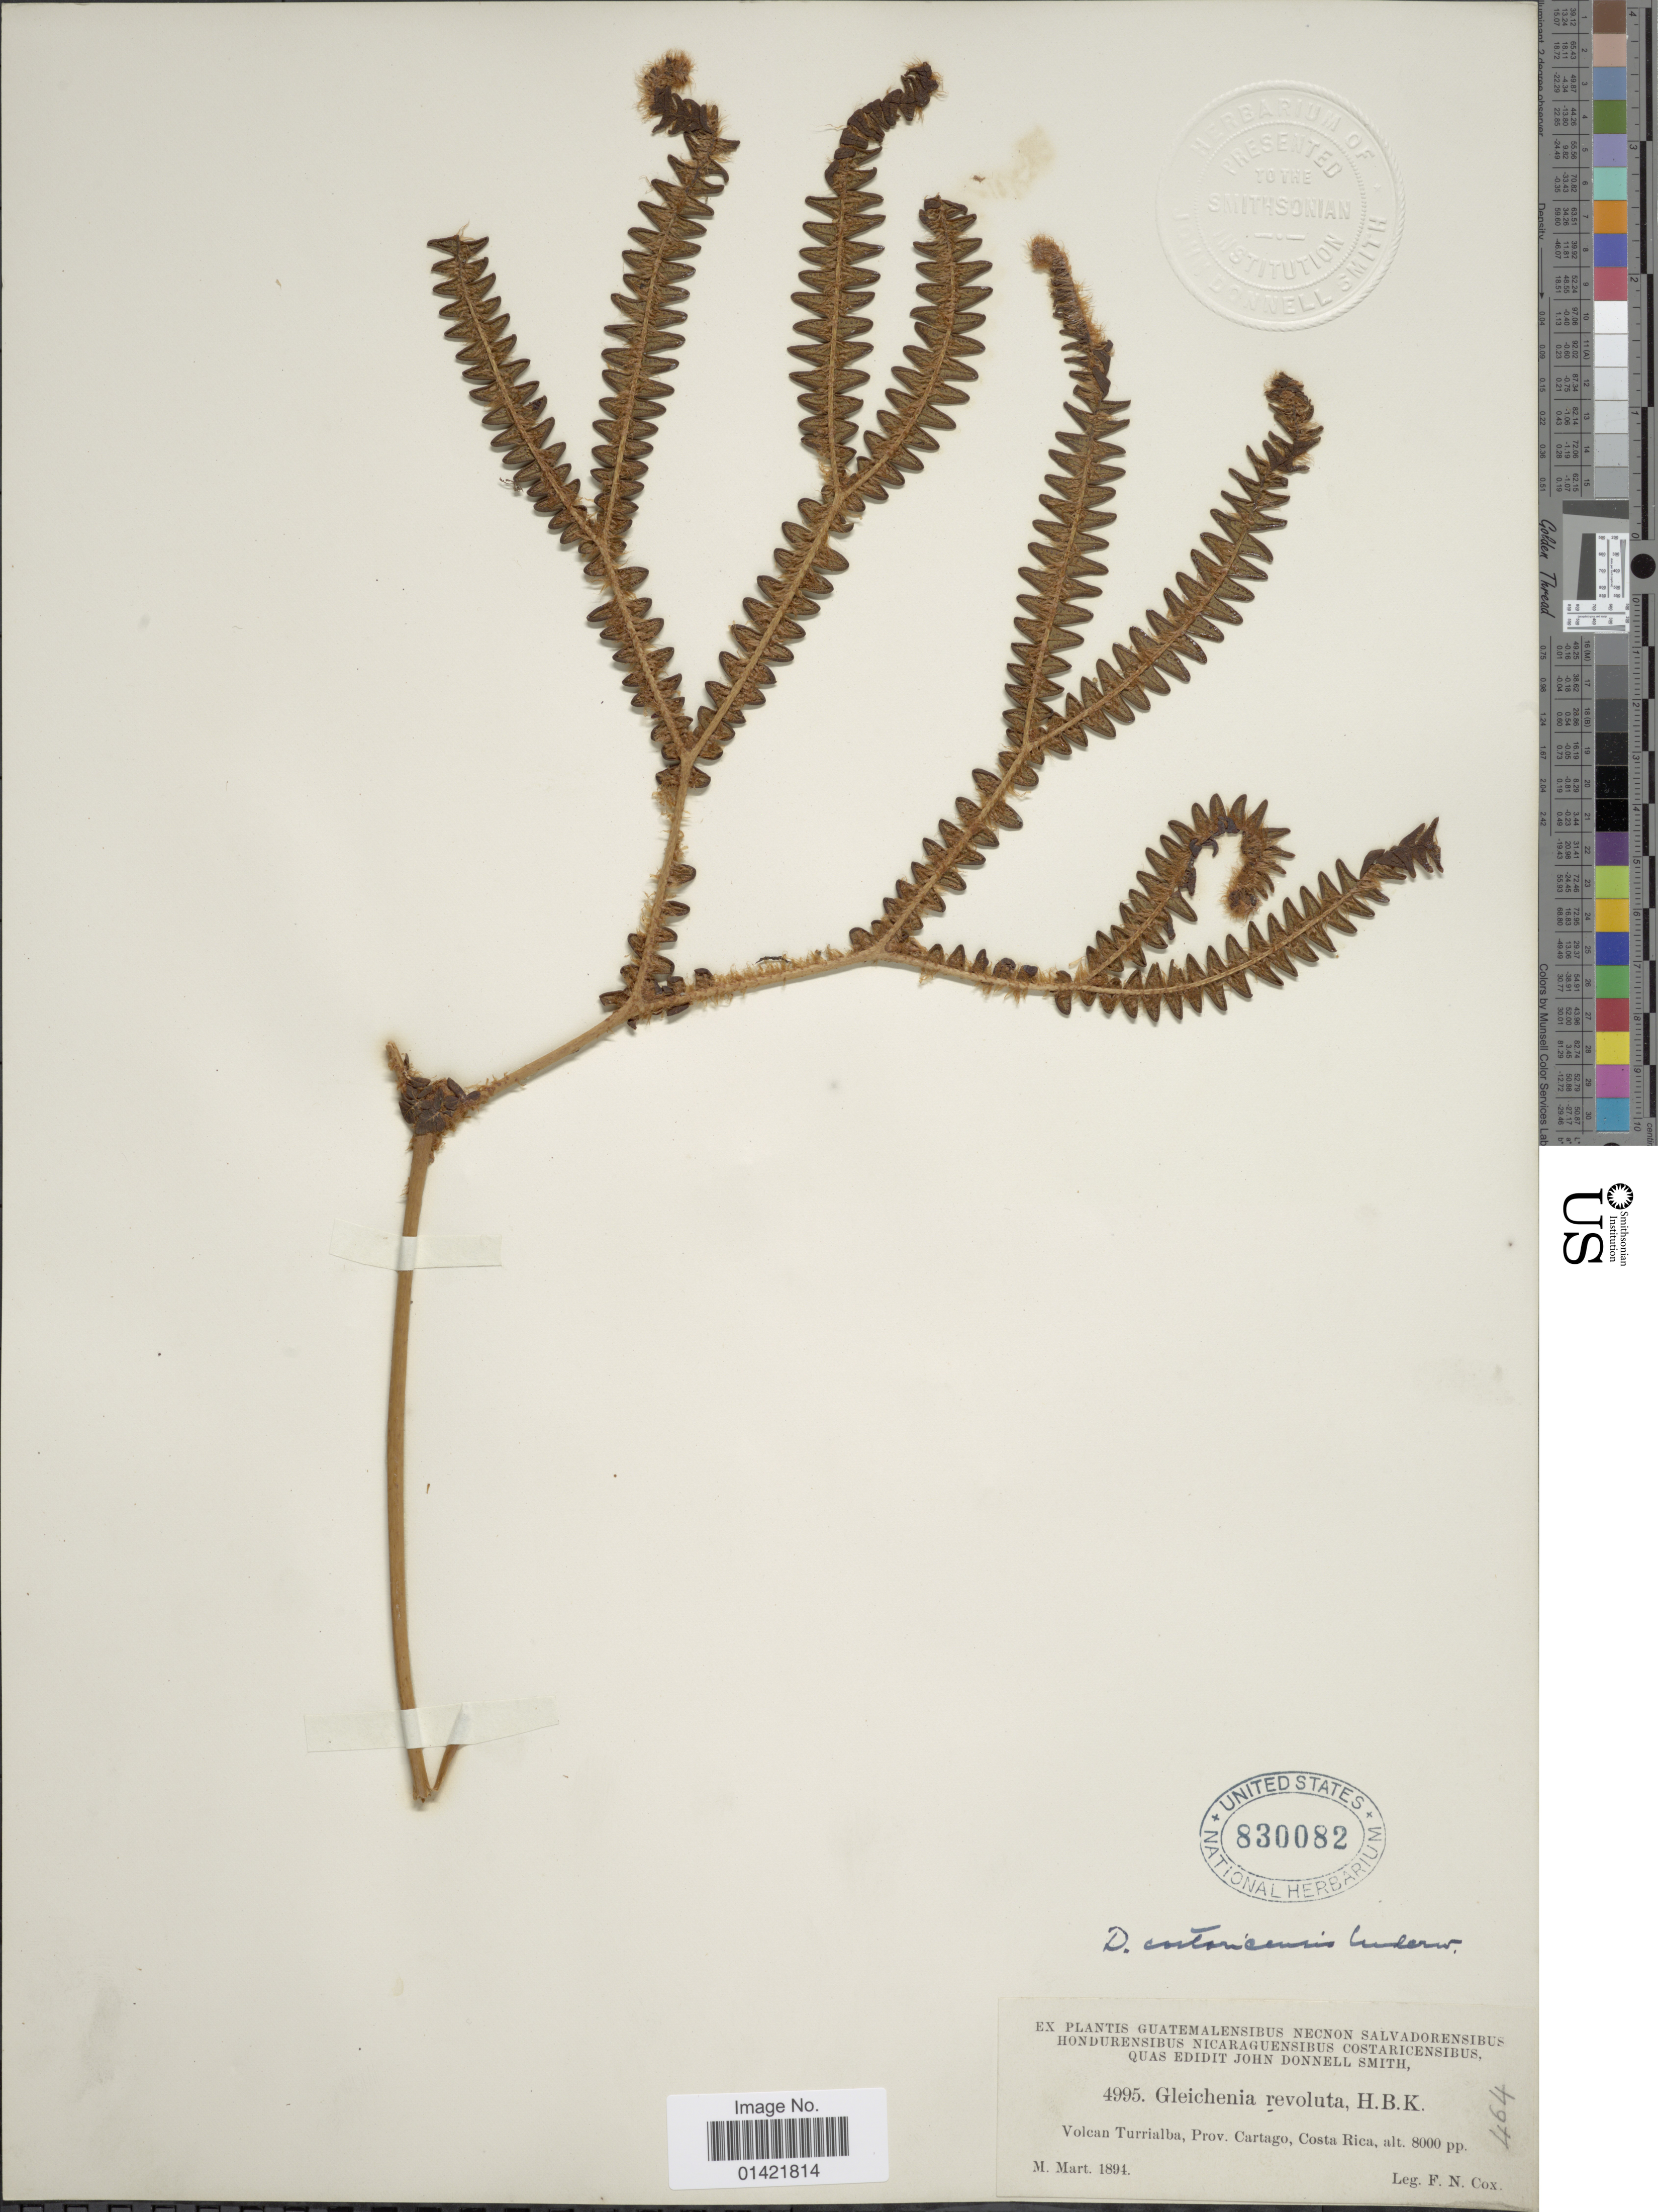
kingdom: Plantae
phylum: Tracheophyta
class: Polypodiopsida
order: Gleicheniales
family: Gleicheniaceae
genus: Sticherus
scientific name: Sticherus revolutus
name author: (Kunth) Ching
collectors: F. Cox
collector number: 464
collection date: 1894-03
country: Costa Rica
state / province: Cartago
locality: Volcan Turrialba, Prov. Cartgao.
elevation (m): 2438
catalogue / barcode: US 830082